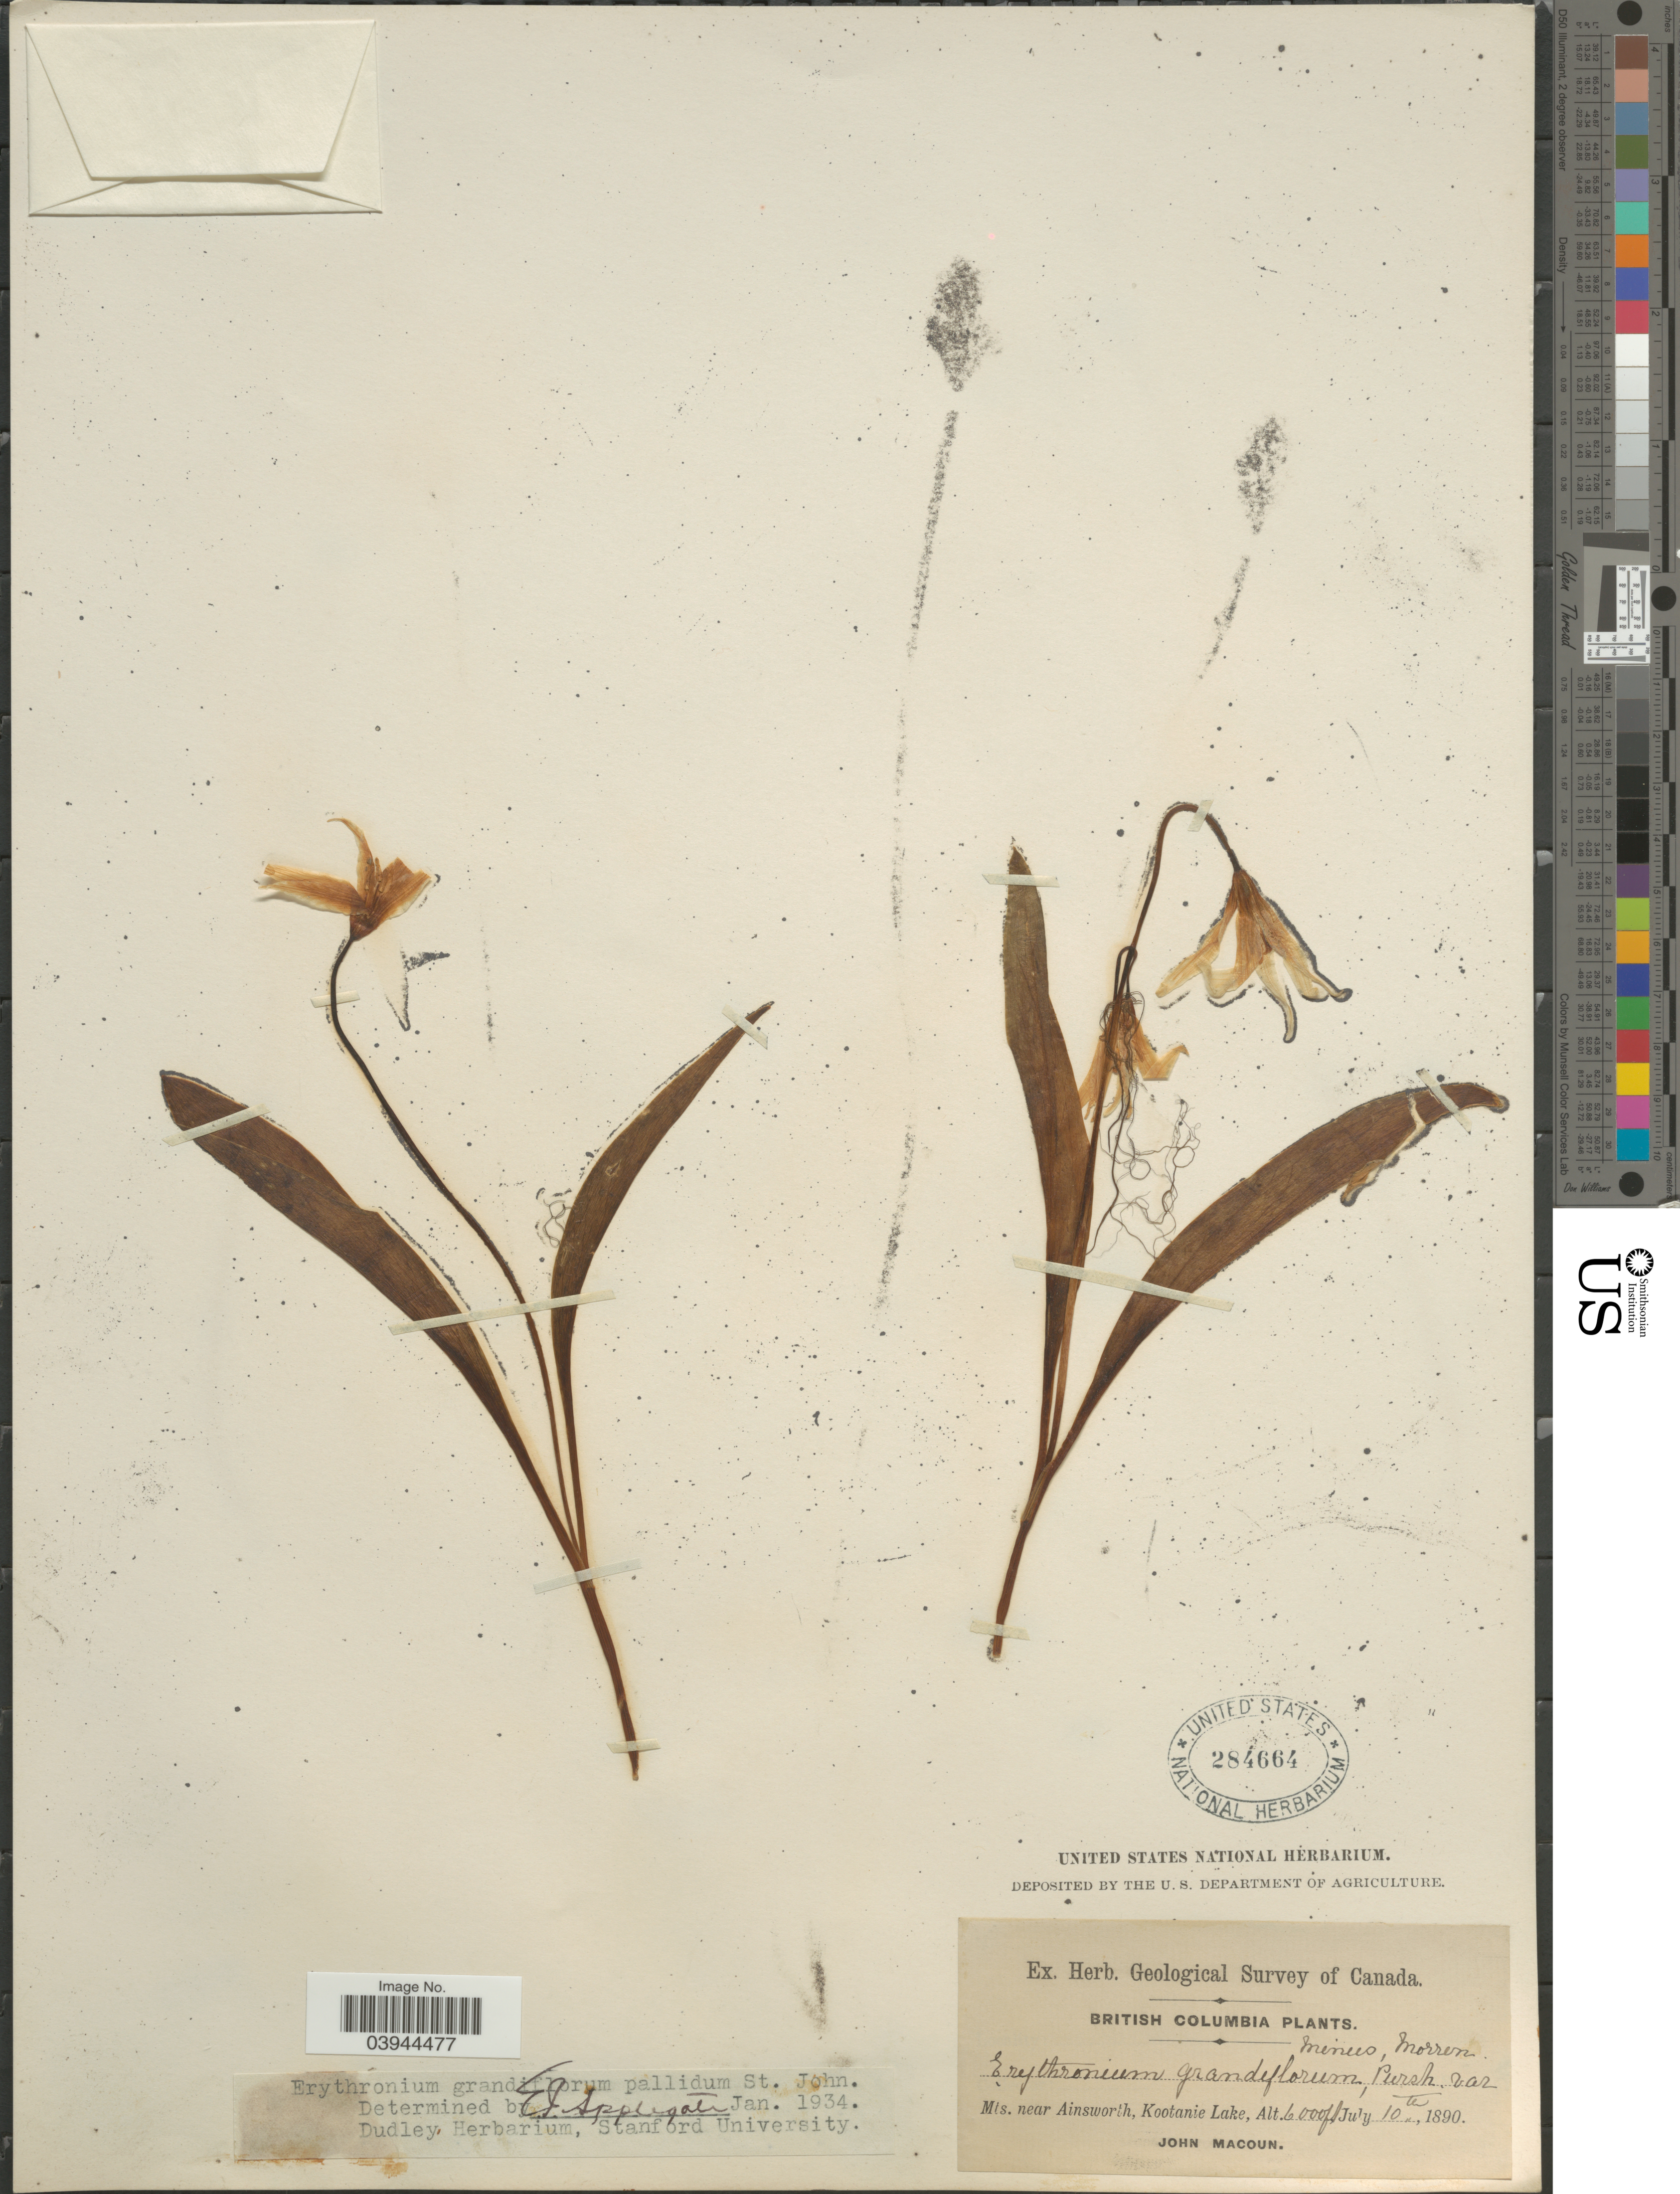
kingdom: Plantae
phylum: Tracheophyta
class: Liliopsida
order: Liliales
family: Liliaceae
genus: Erythronium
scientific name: Erythronium grandiflorum var. pallidum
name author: H. St. John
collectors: J. Macoun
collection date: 1890-07-10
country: Canada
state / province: British Columbia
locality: Mts. near Ainsworth, Kootanie Lake.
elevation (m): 1829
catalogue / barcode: US 284664